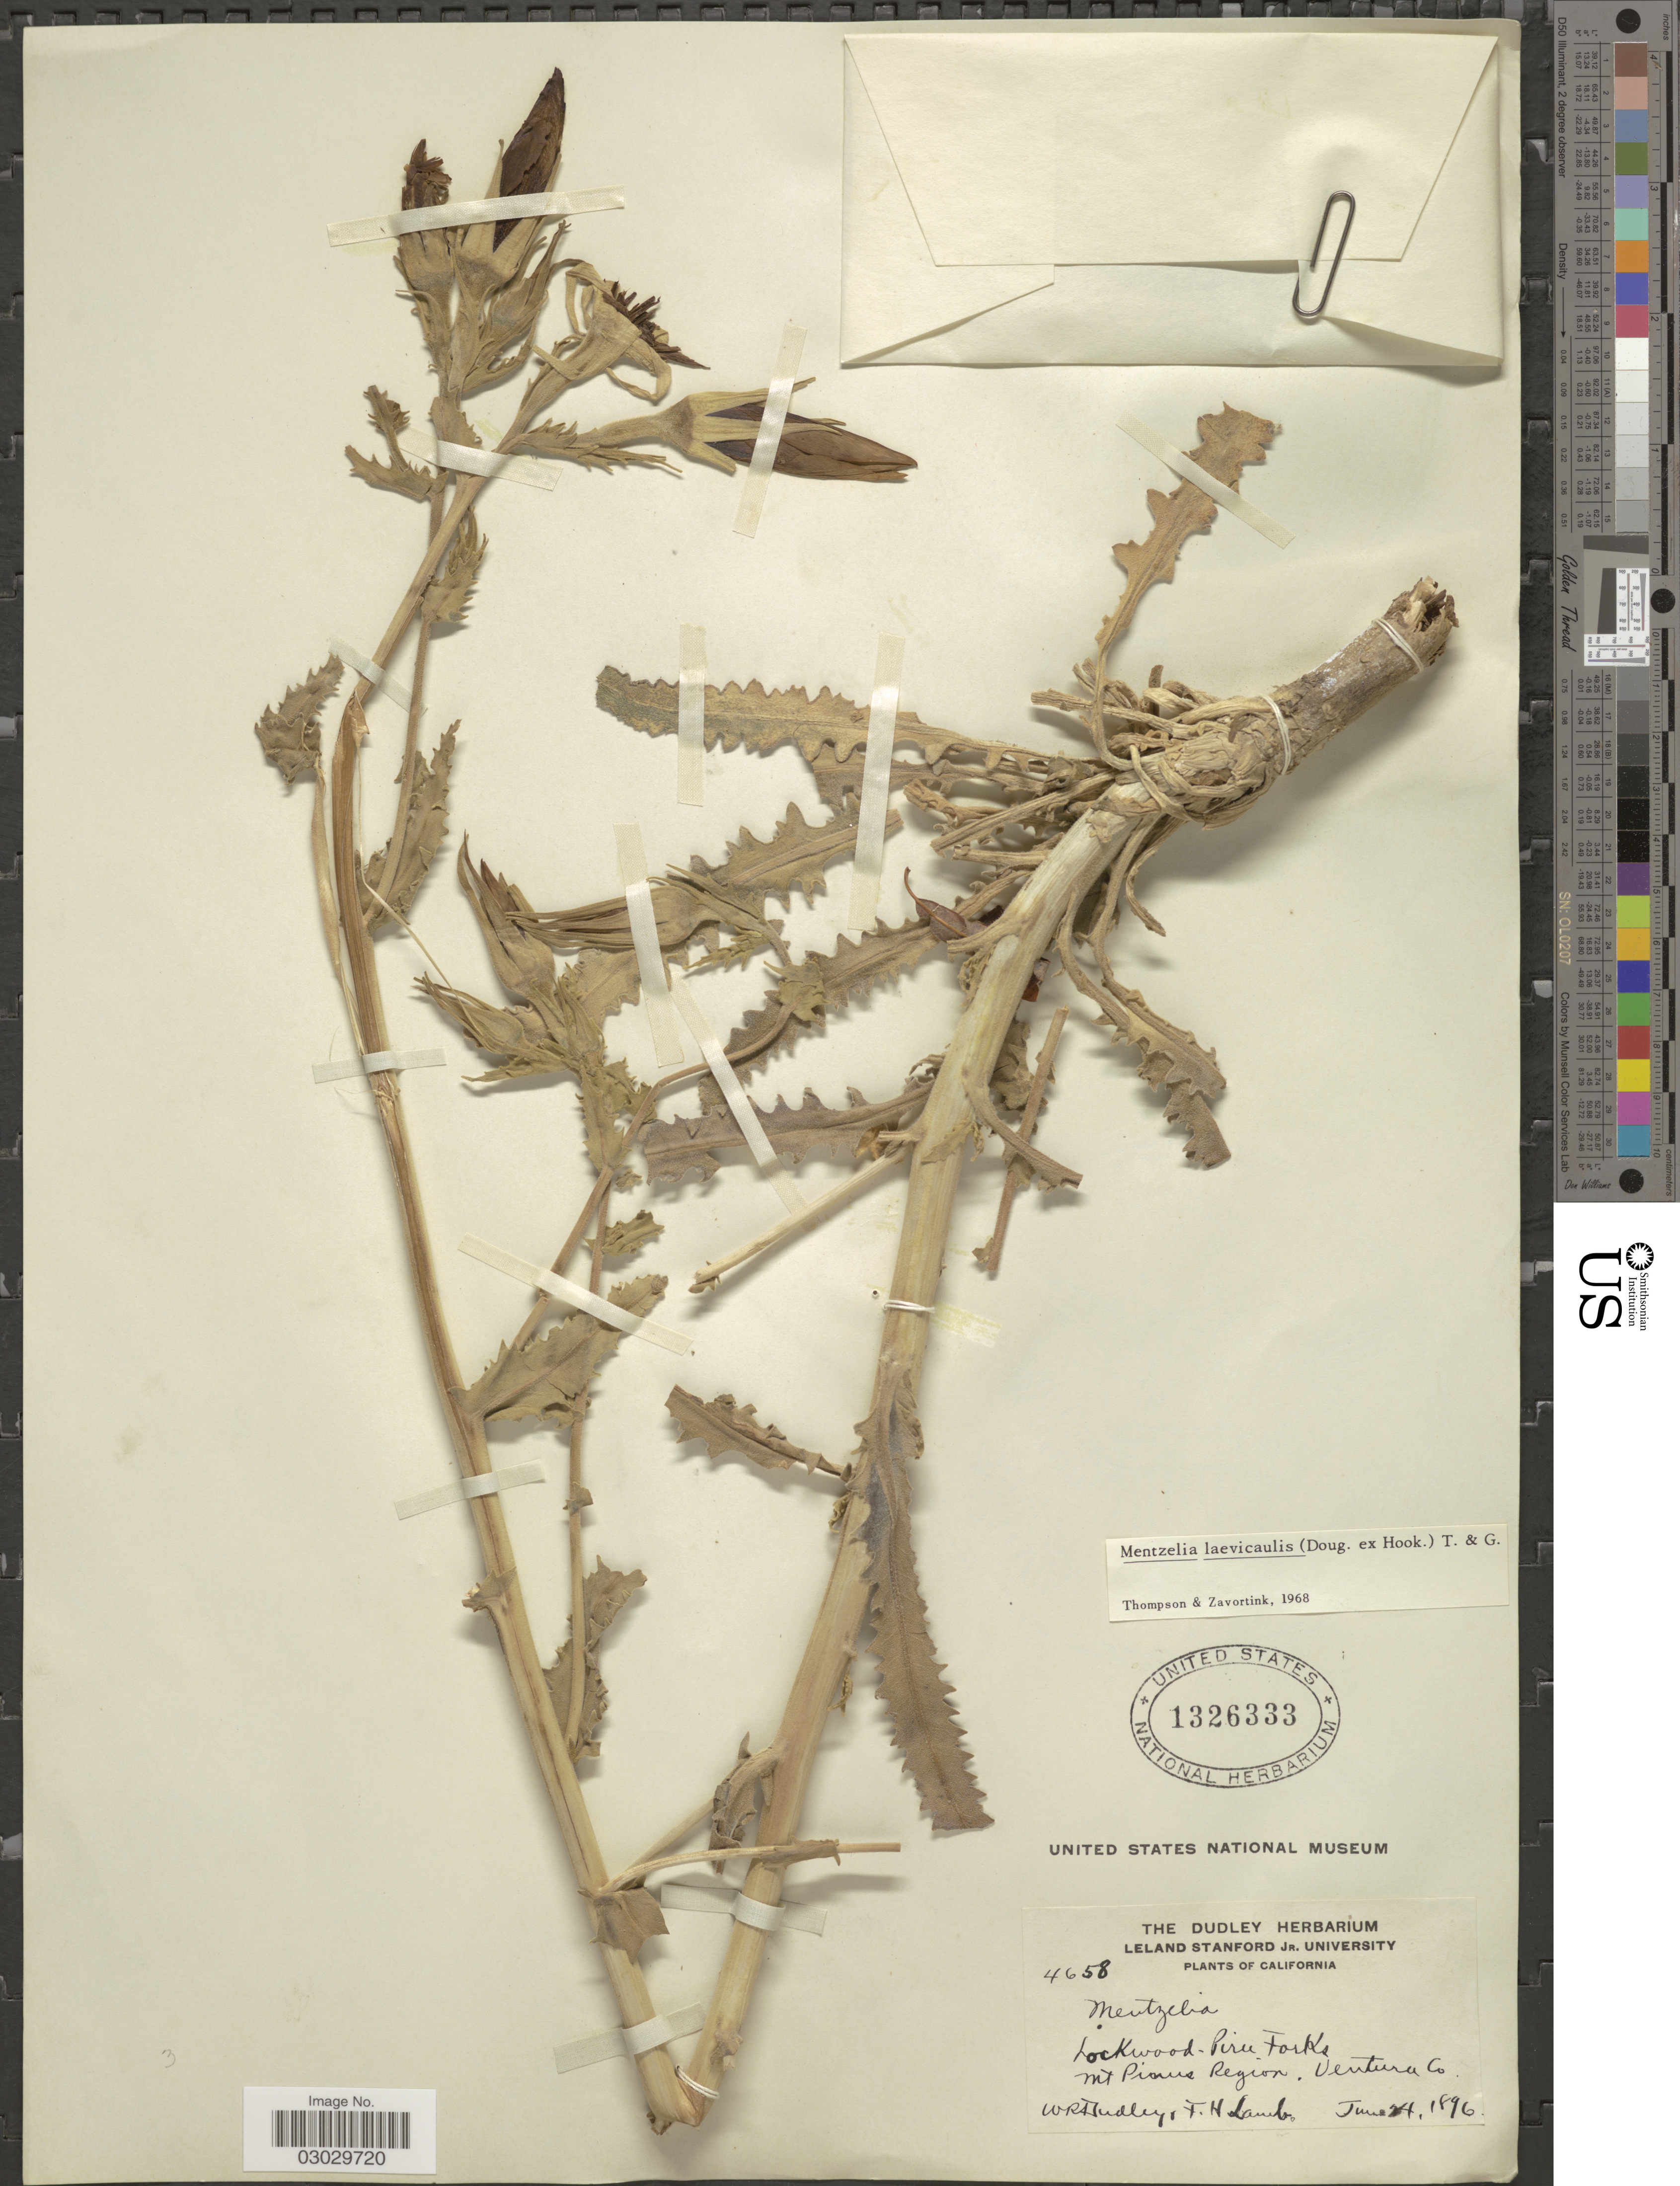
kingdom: Plantae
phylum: Tracheophyta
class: Magnoliopsida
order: Cornales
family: Loasaceae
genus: Mentzelia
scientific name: Mentzelia laevicaulis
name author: (Douglas ex Hook.) Torr. & A. Gray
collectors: W. Dudley & F. Lambo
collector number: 4658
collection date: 1896-06-24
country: United States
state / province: California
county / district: Ventura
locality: Lockwood-Piru Forks, Mt. Pinus Region, Ventura Co.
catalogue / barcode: US 1326333